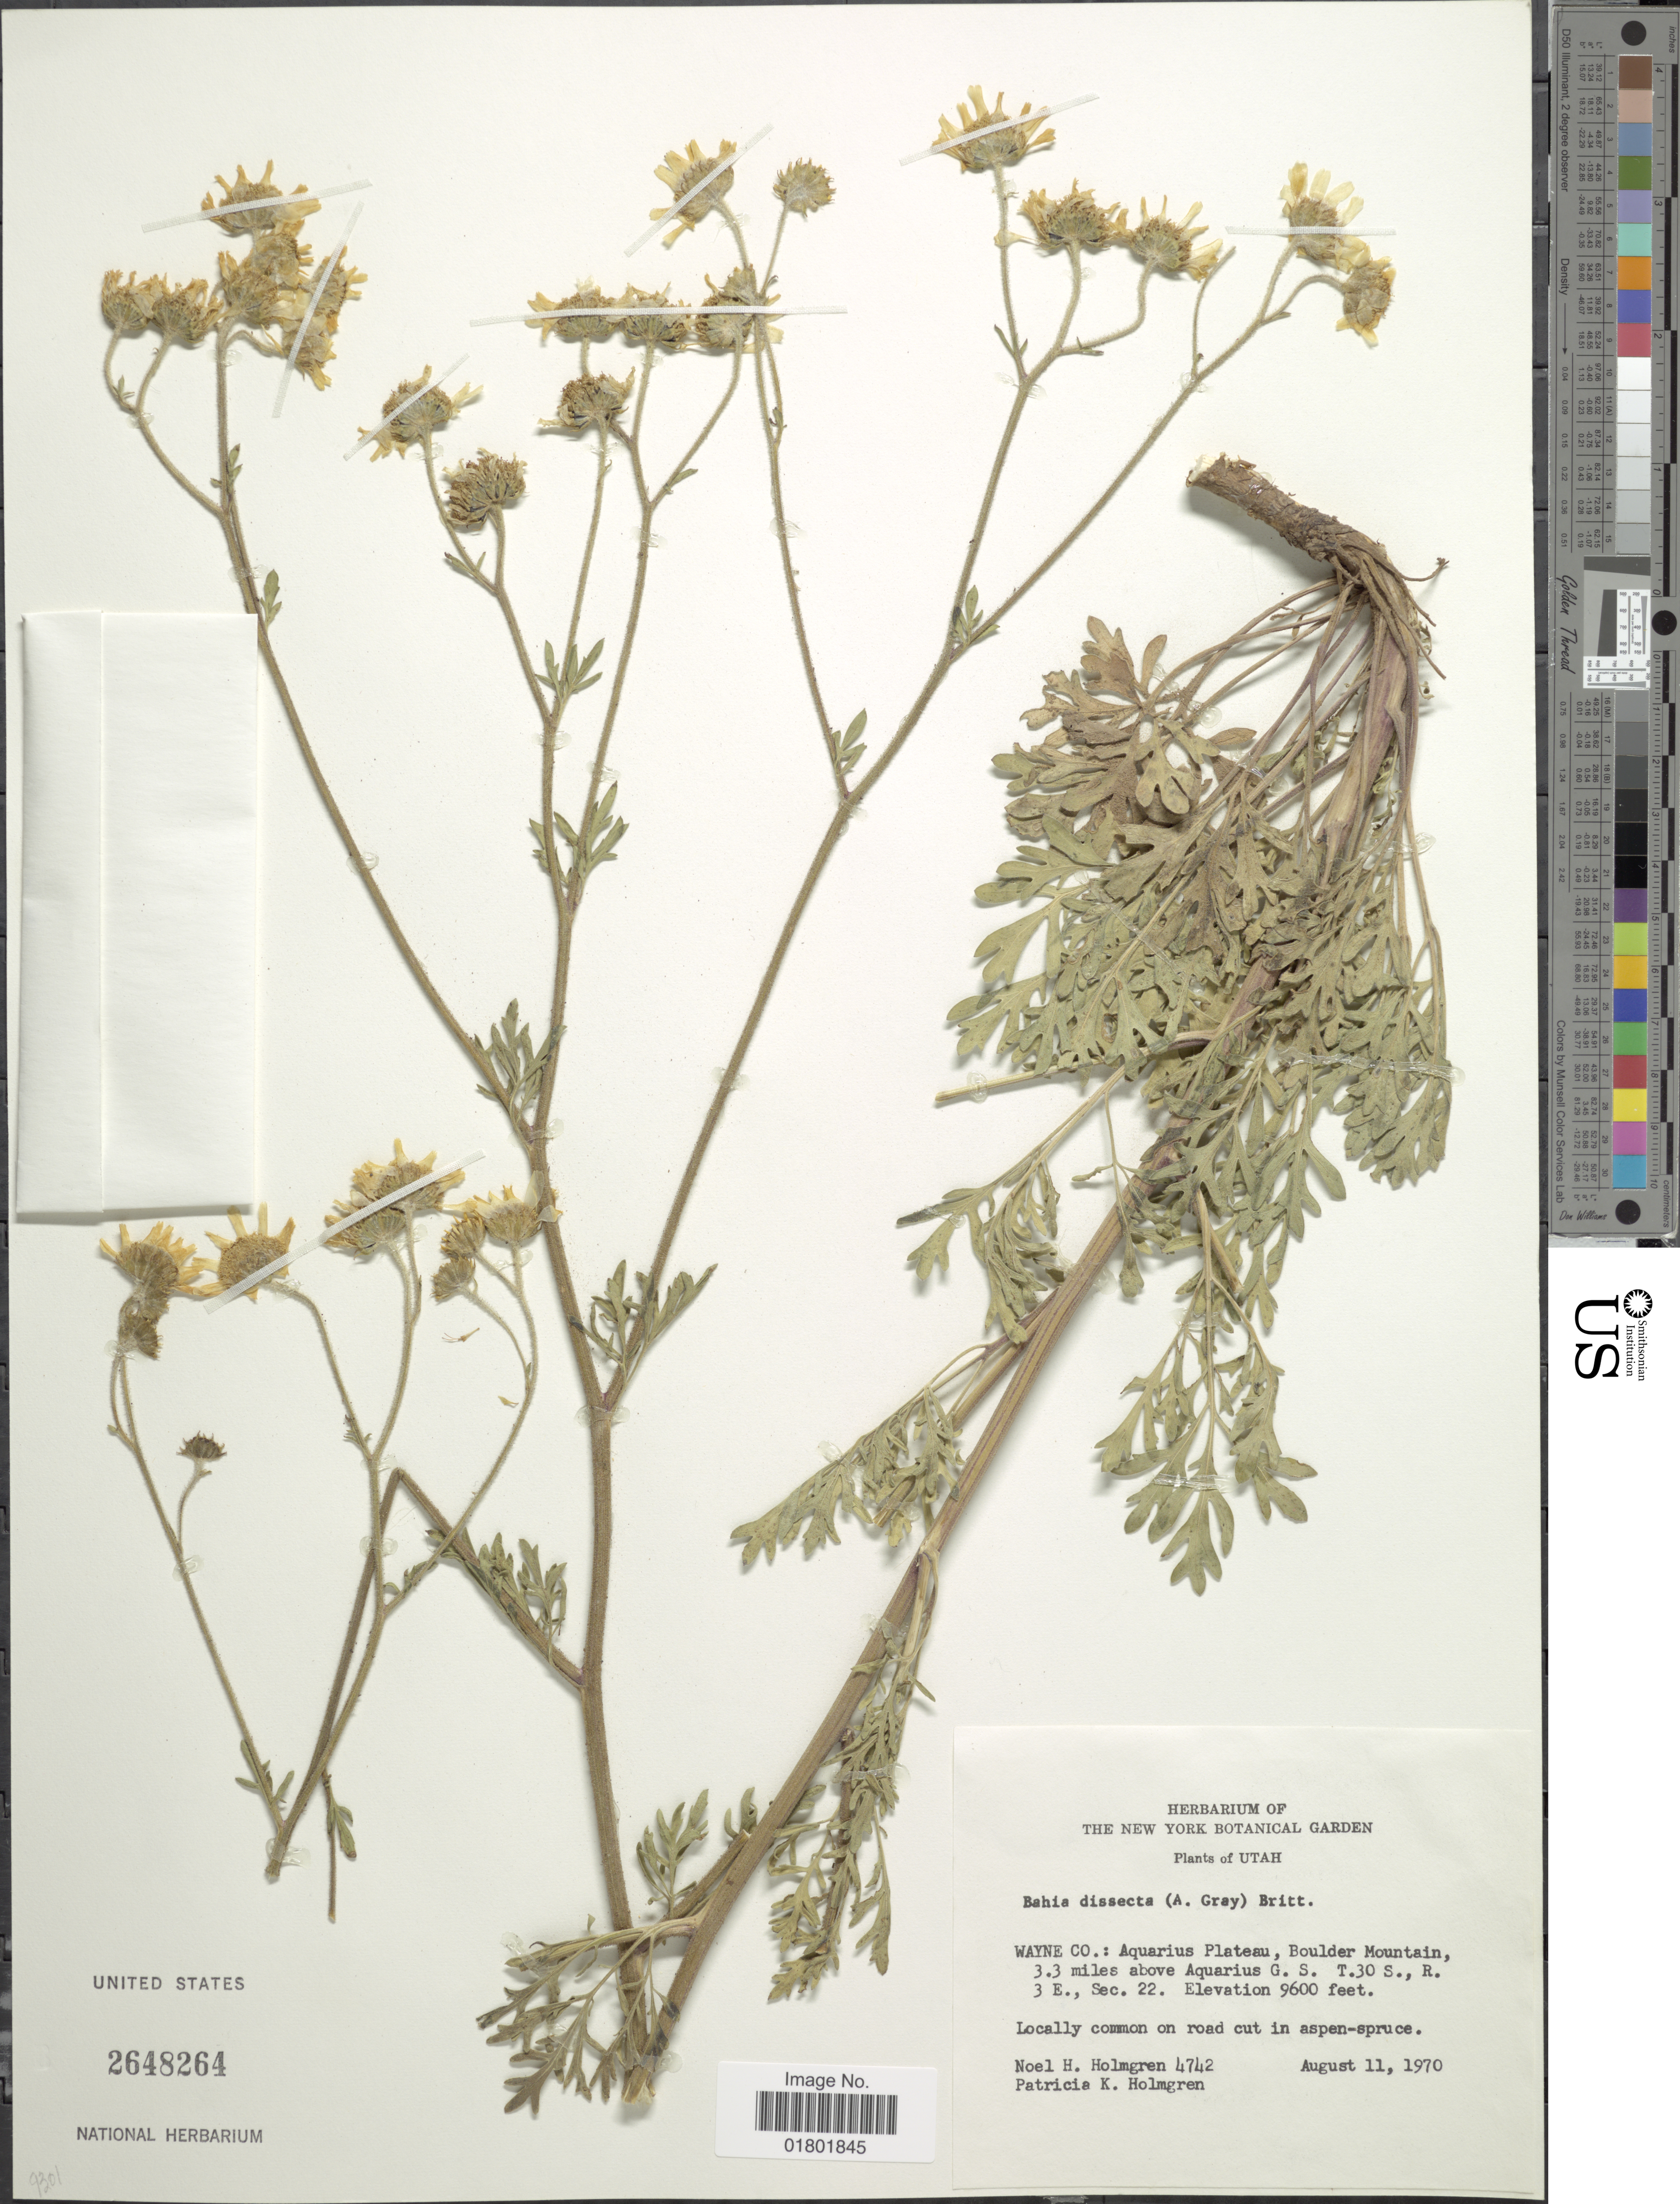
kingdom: Plantae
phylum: Tracheophyta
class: Magnoliopsida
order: Asterales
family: Asteraceae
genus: Bahia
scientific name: Bahia dissecta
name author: (A. Gray) Britton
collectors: N. H. Holmgren & P. K. Holmgren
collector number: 4742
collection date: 1970-08-11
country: United States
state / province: Utah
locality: Wayne Co.: Aquarius Plateau, Boulder Mountain, 3.3 miles above Aquarius G. S. T.30 S., R. 3 E., Sec. 22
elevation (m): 2926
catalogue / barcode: US 2648264